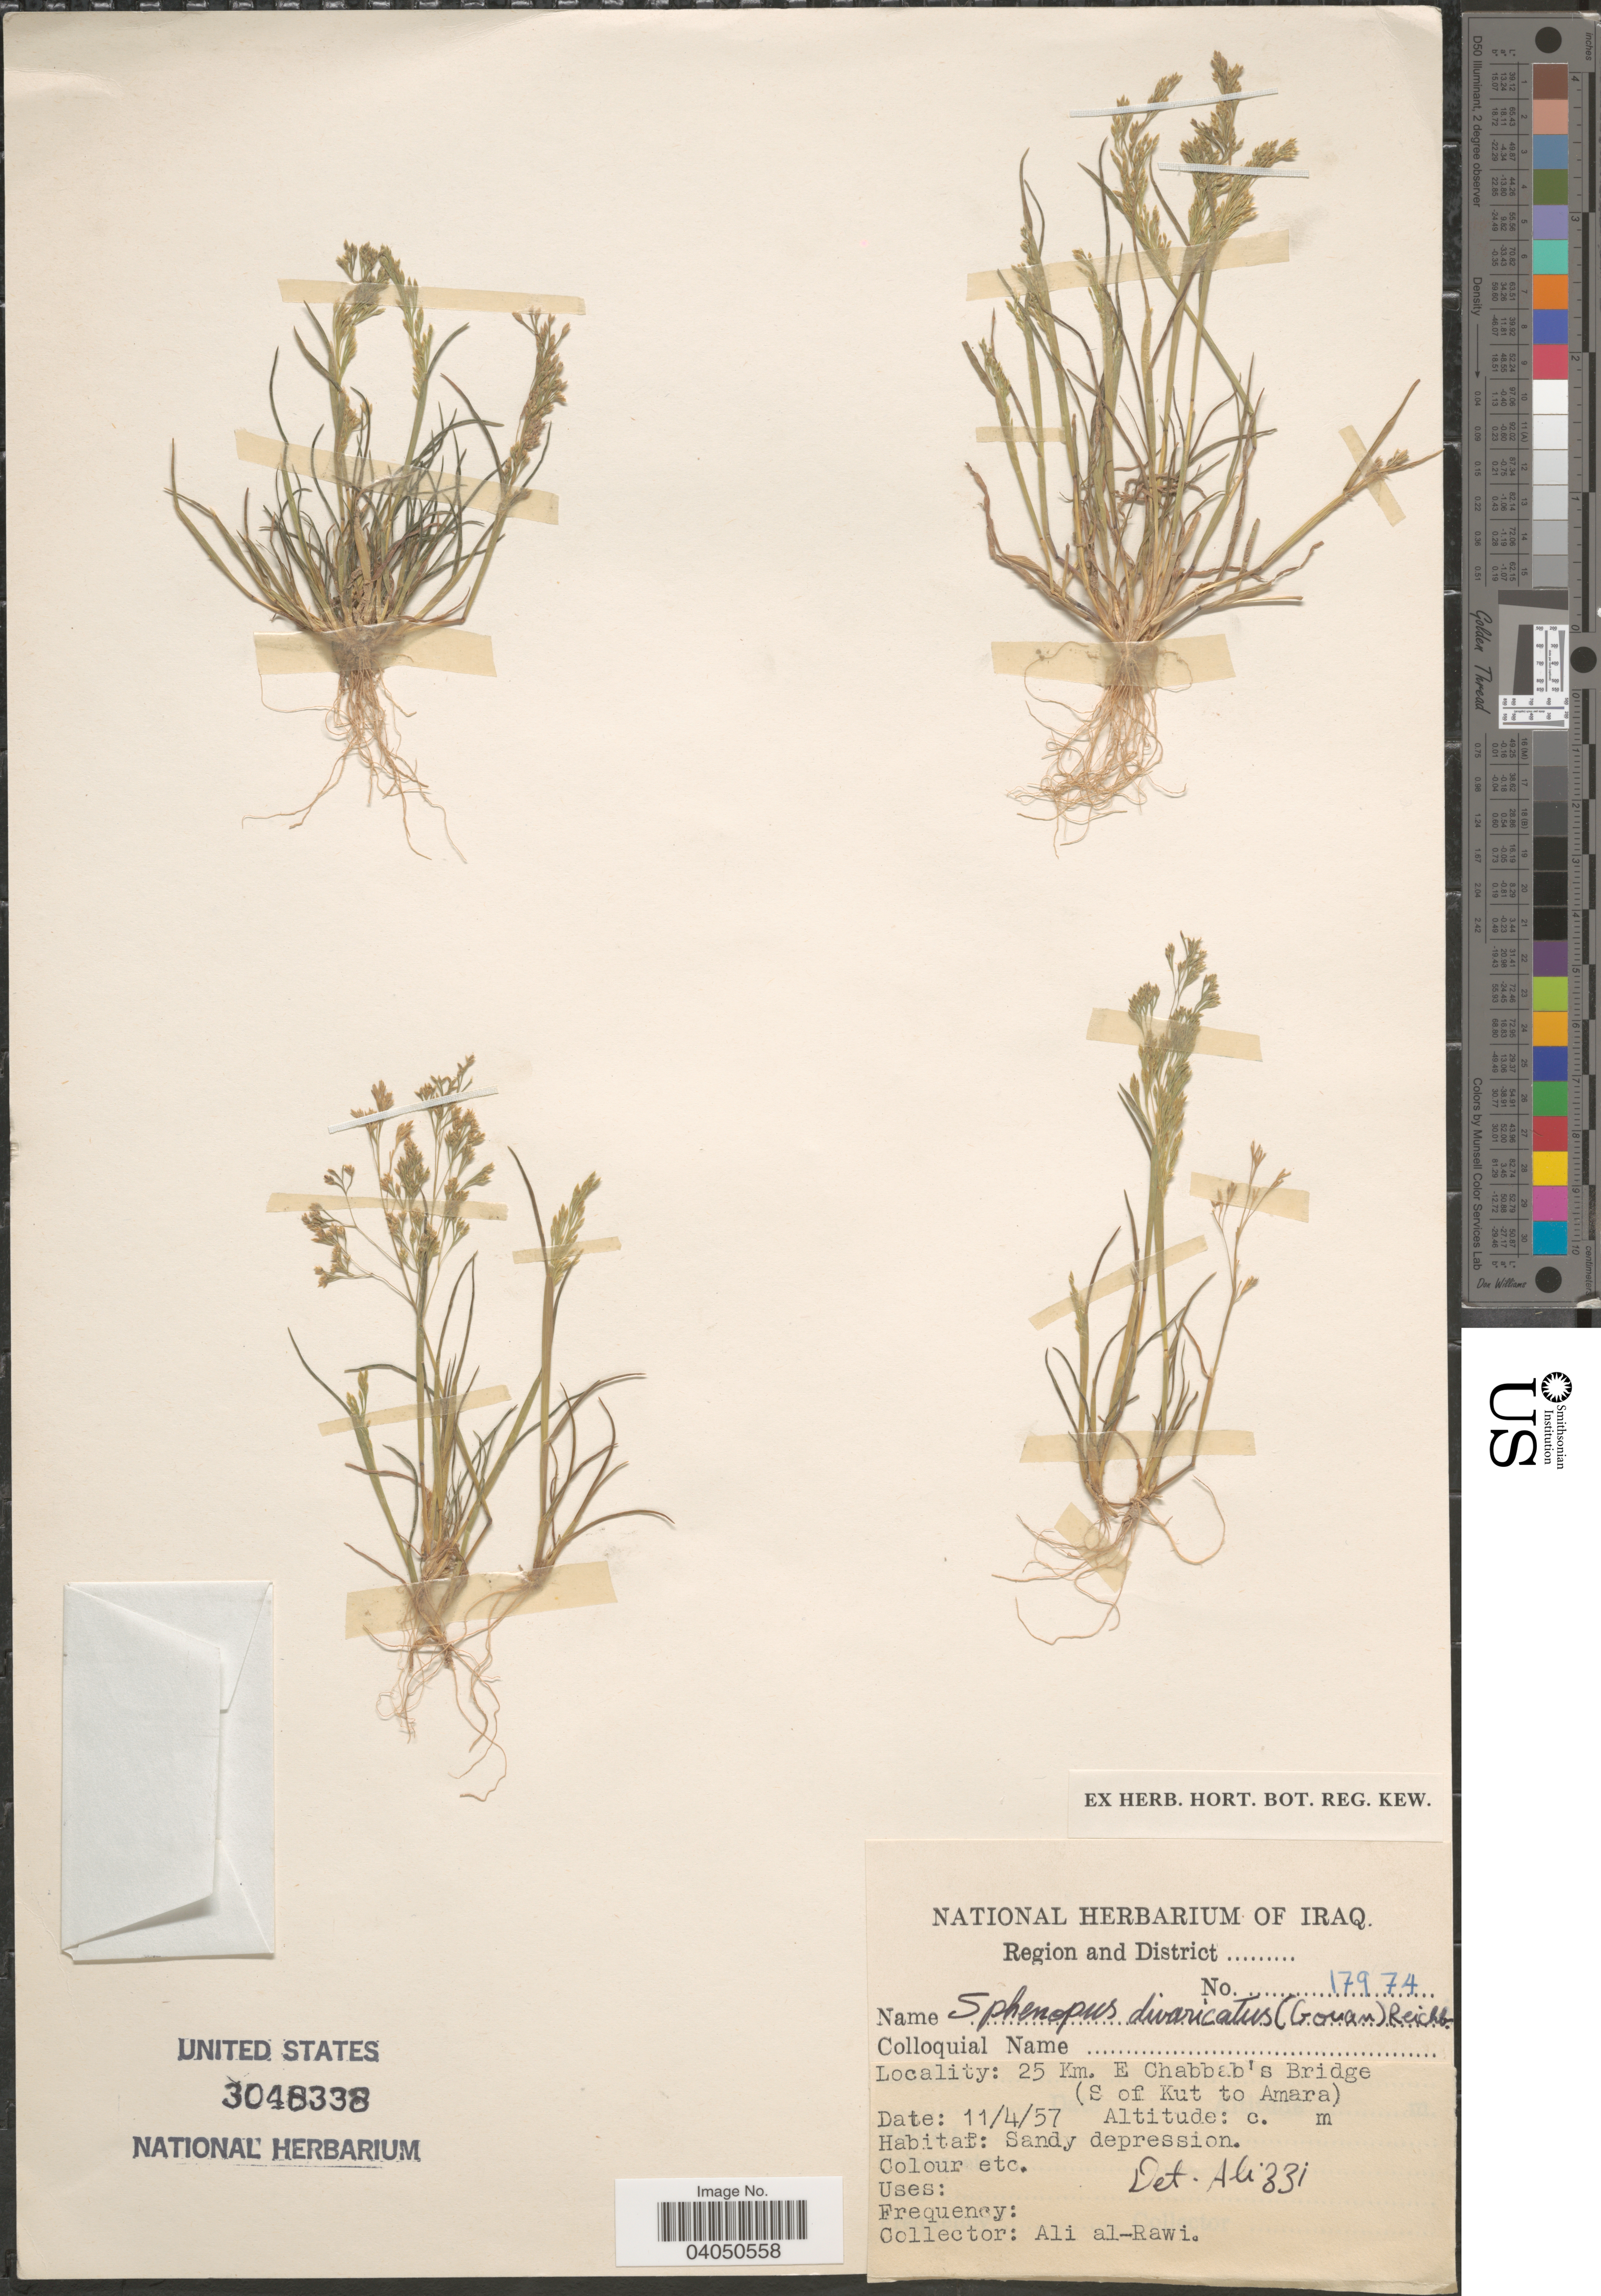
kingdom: Plantae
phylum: Tracheophyta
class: Liliopsida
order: Poales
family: Poaceae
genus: Sphenopus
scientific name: Sphenopus divaricatus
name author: (Gouan) Rchb.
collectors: A. al Rawi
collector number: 17974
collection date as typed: Transcribed d/m/y: 11/4/57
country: Iraq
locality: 25 Km. E Chabbab's Bridge (S of Kut to Amara).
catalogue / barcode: US 3048338